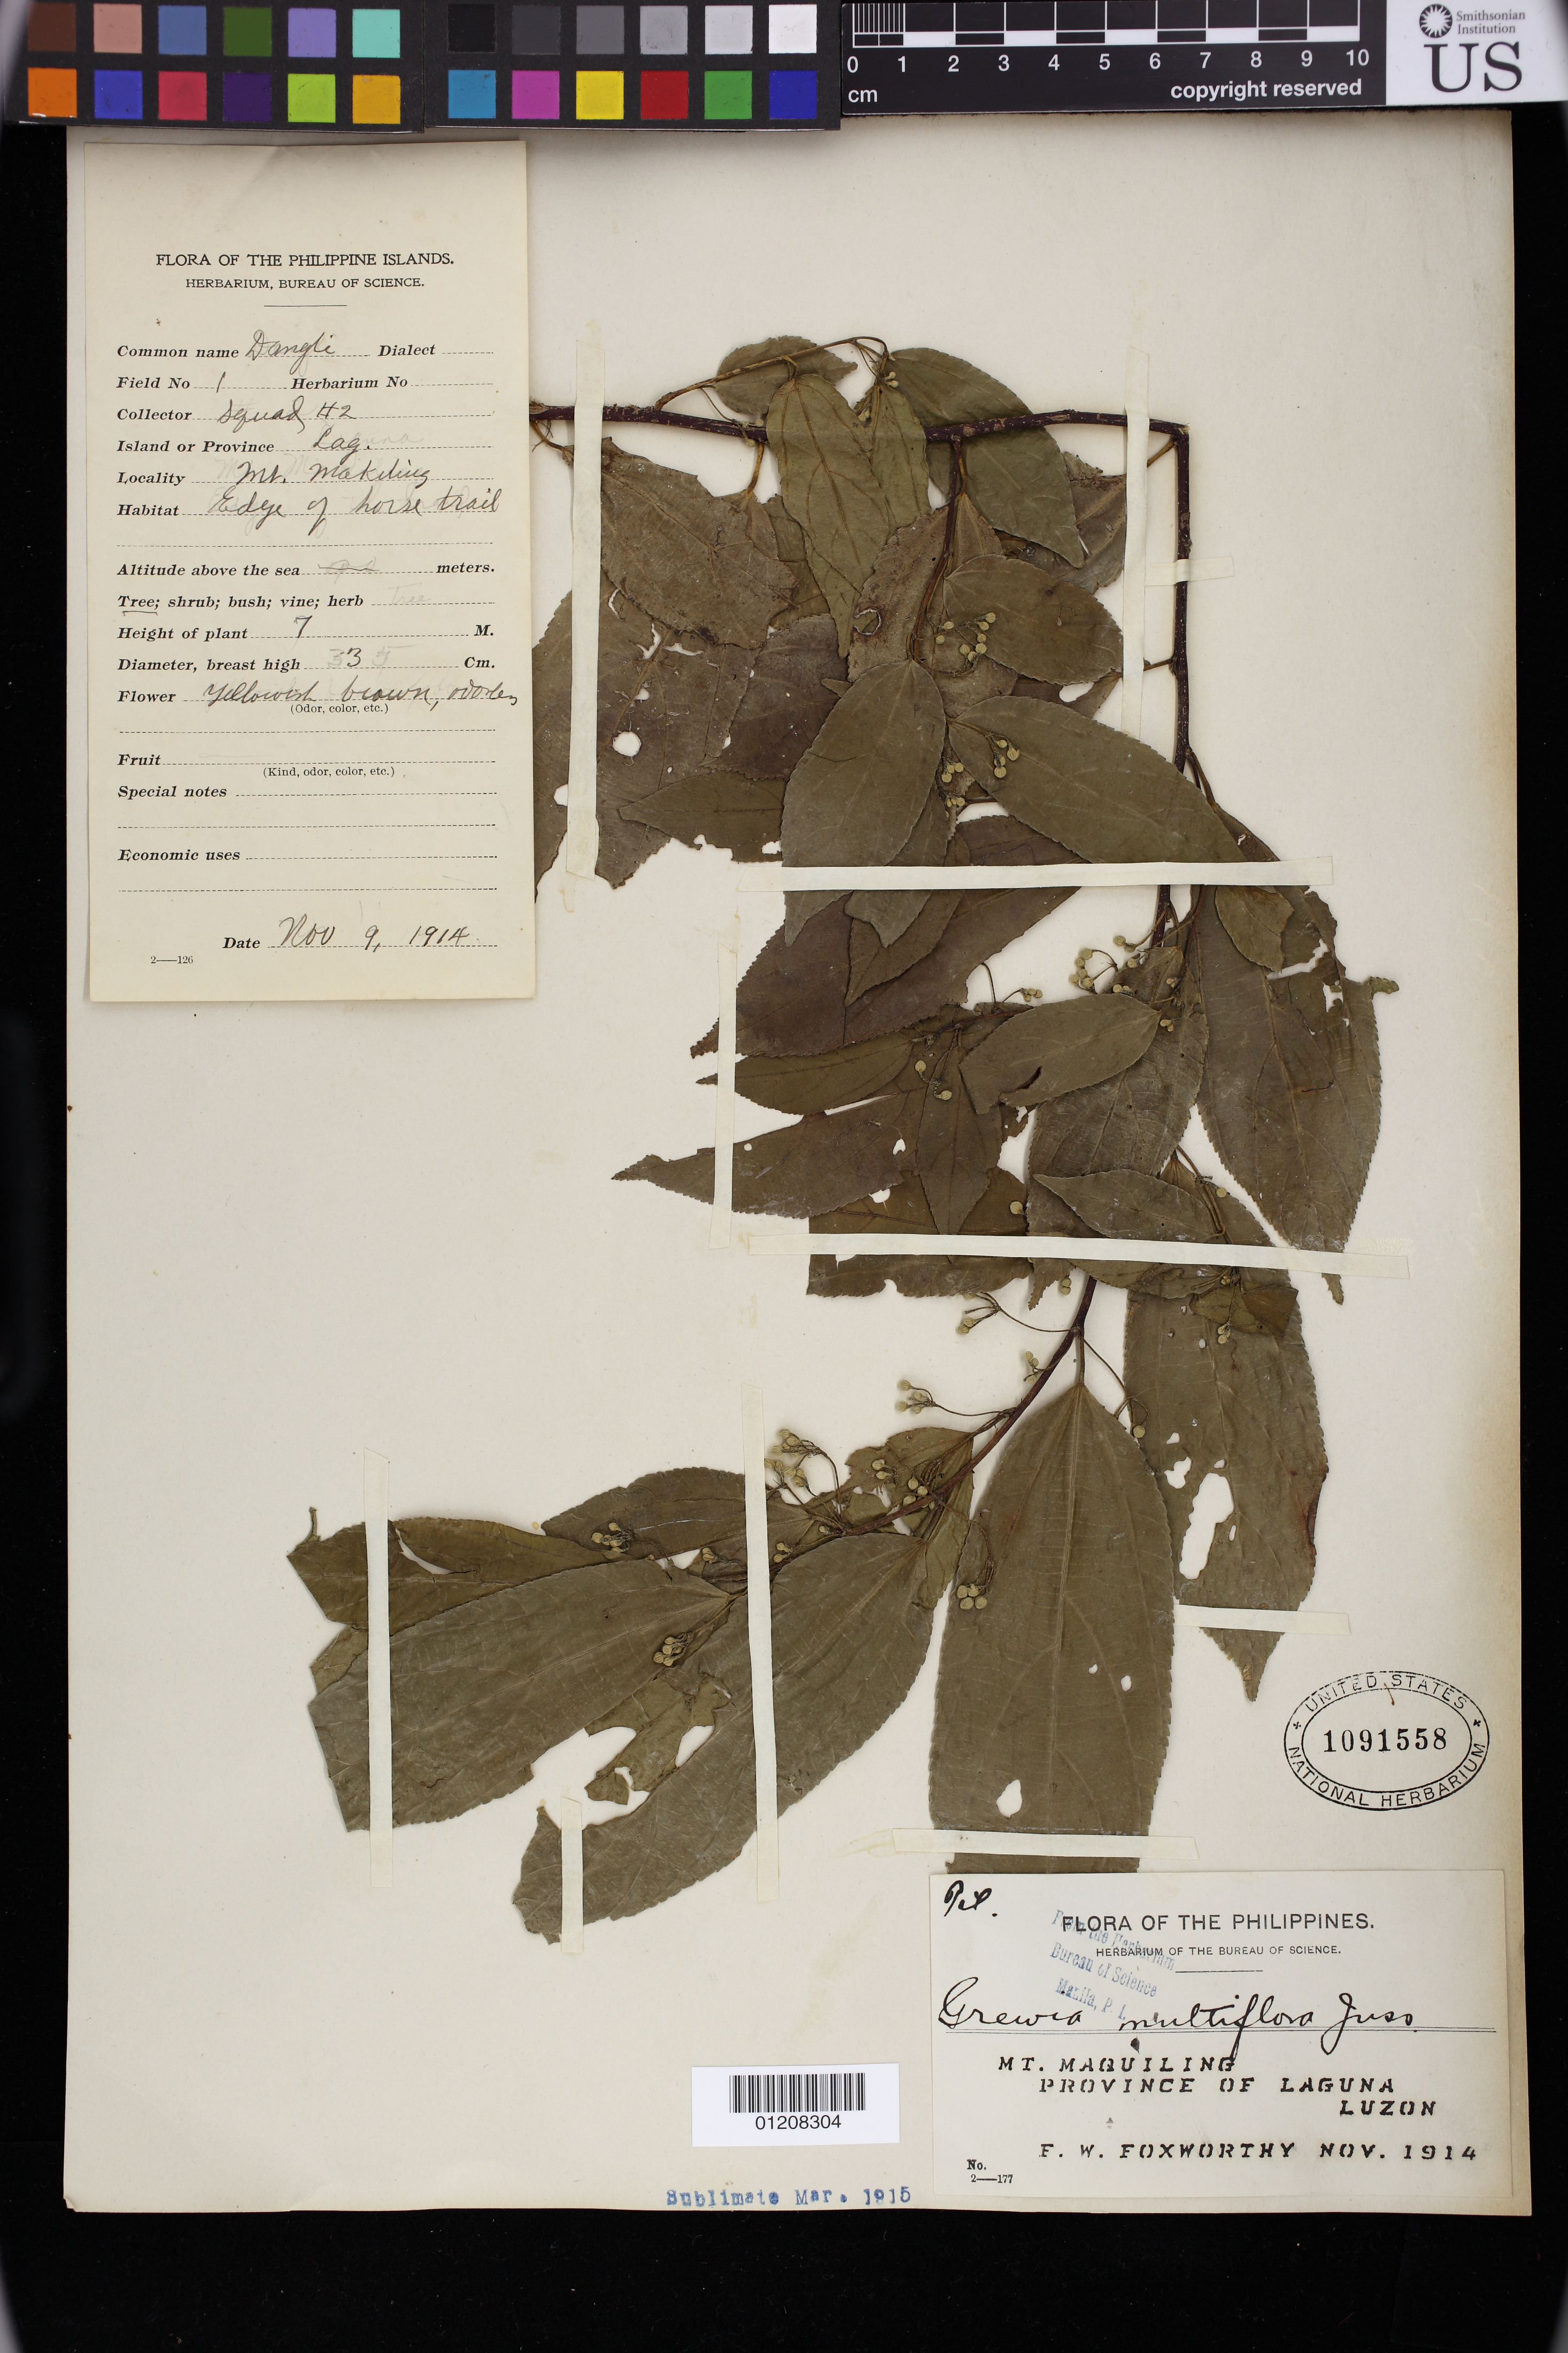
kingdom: Plantae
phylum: Tracheophyta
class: Magnoliopsida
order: Malvales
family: Malvaceae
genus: Grewia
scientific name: Grewia multiflora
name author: Juss.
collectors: F. W. Foxworthy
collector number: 177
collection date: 1914-11-09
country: Philippines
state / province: Calabarzon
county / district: Laguna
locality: Mt. Maquiling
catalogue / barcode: US 1091558